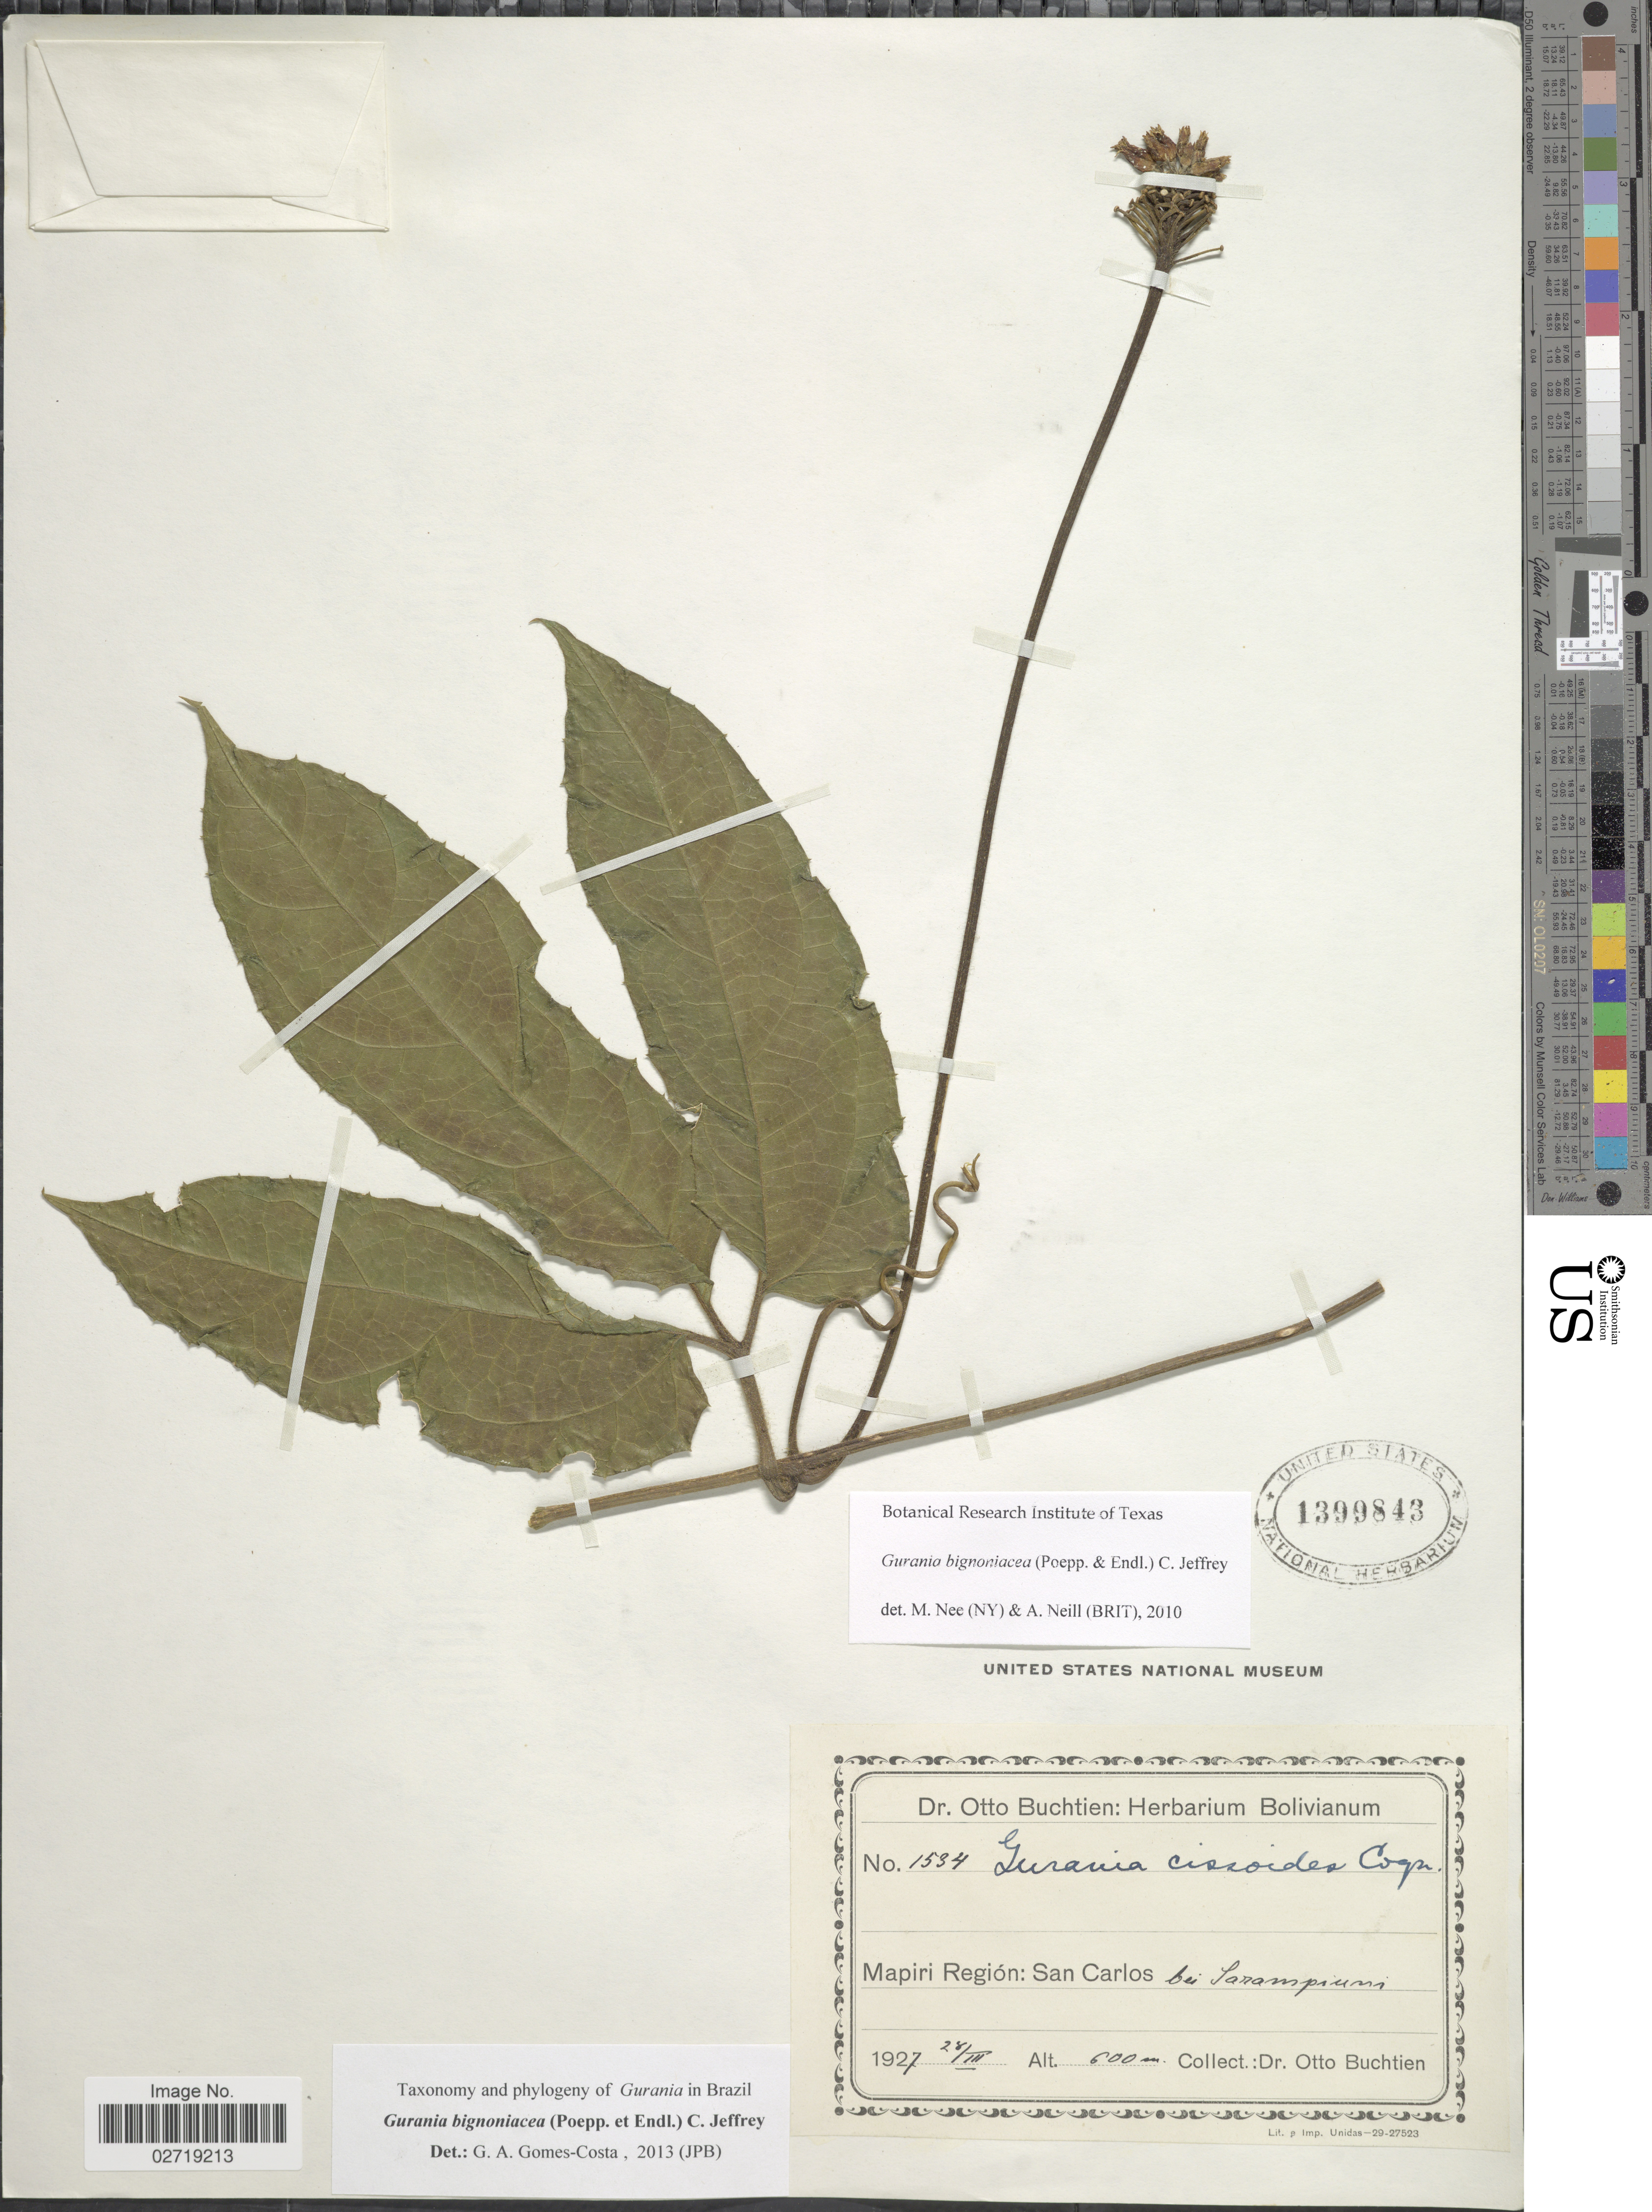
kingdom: Plantae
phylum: Tracheophyta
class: Magnoliopsida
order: Cucurbitales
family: Cucurbitaceae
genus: Gurania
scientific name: Gurania bignoniacea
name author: (Poepp. & Endl.) C. Jeffrey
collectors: O. Buchtien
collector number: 1534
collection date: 1927-03-28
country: Bolivia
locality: Mapiri Region: San Carlos bei Sarampiuni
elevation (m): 600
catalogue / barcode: US 1399843